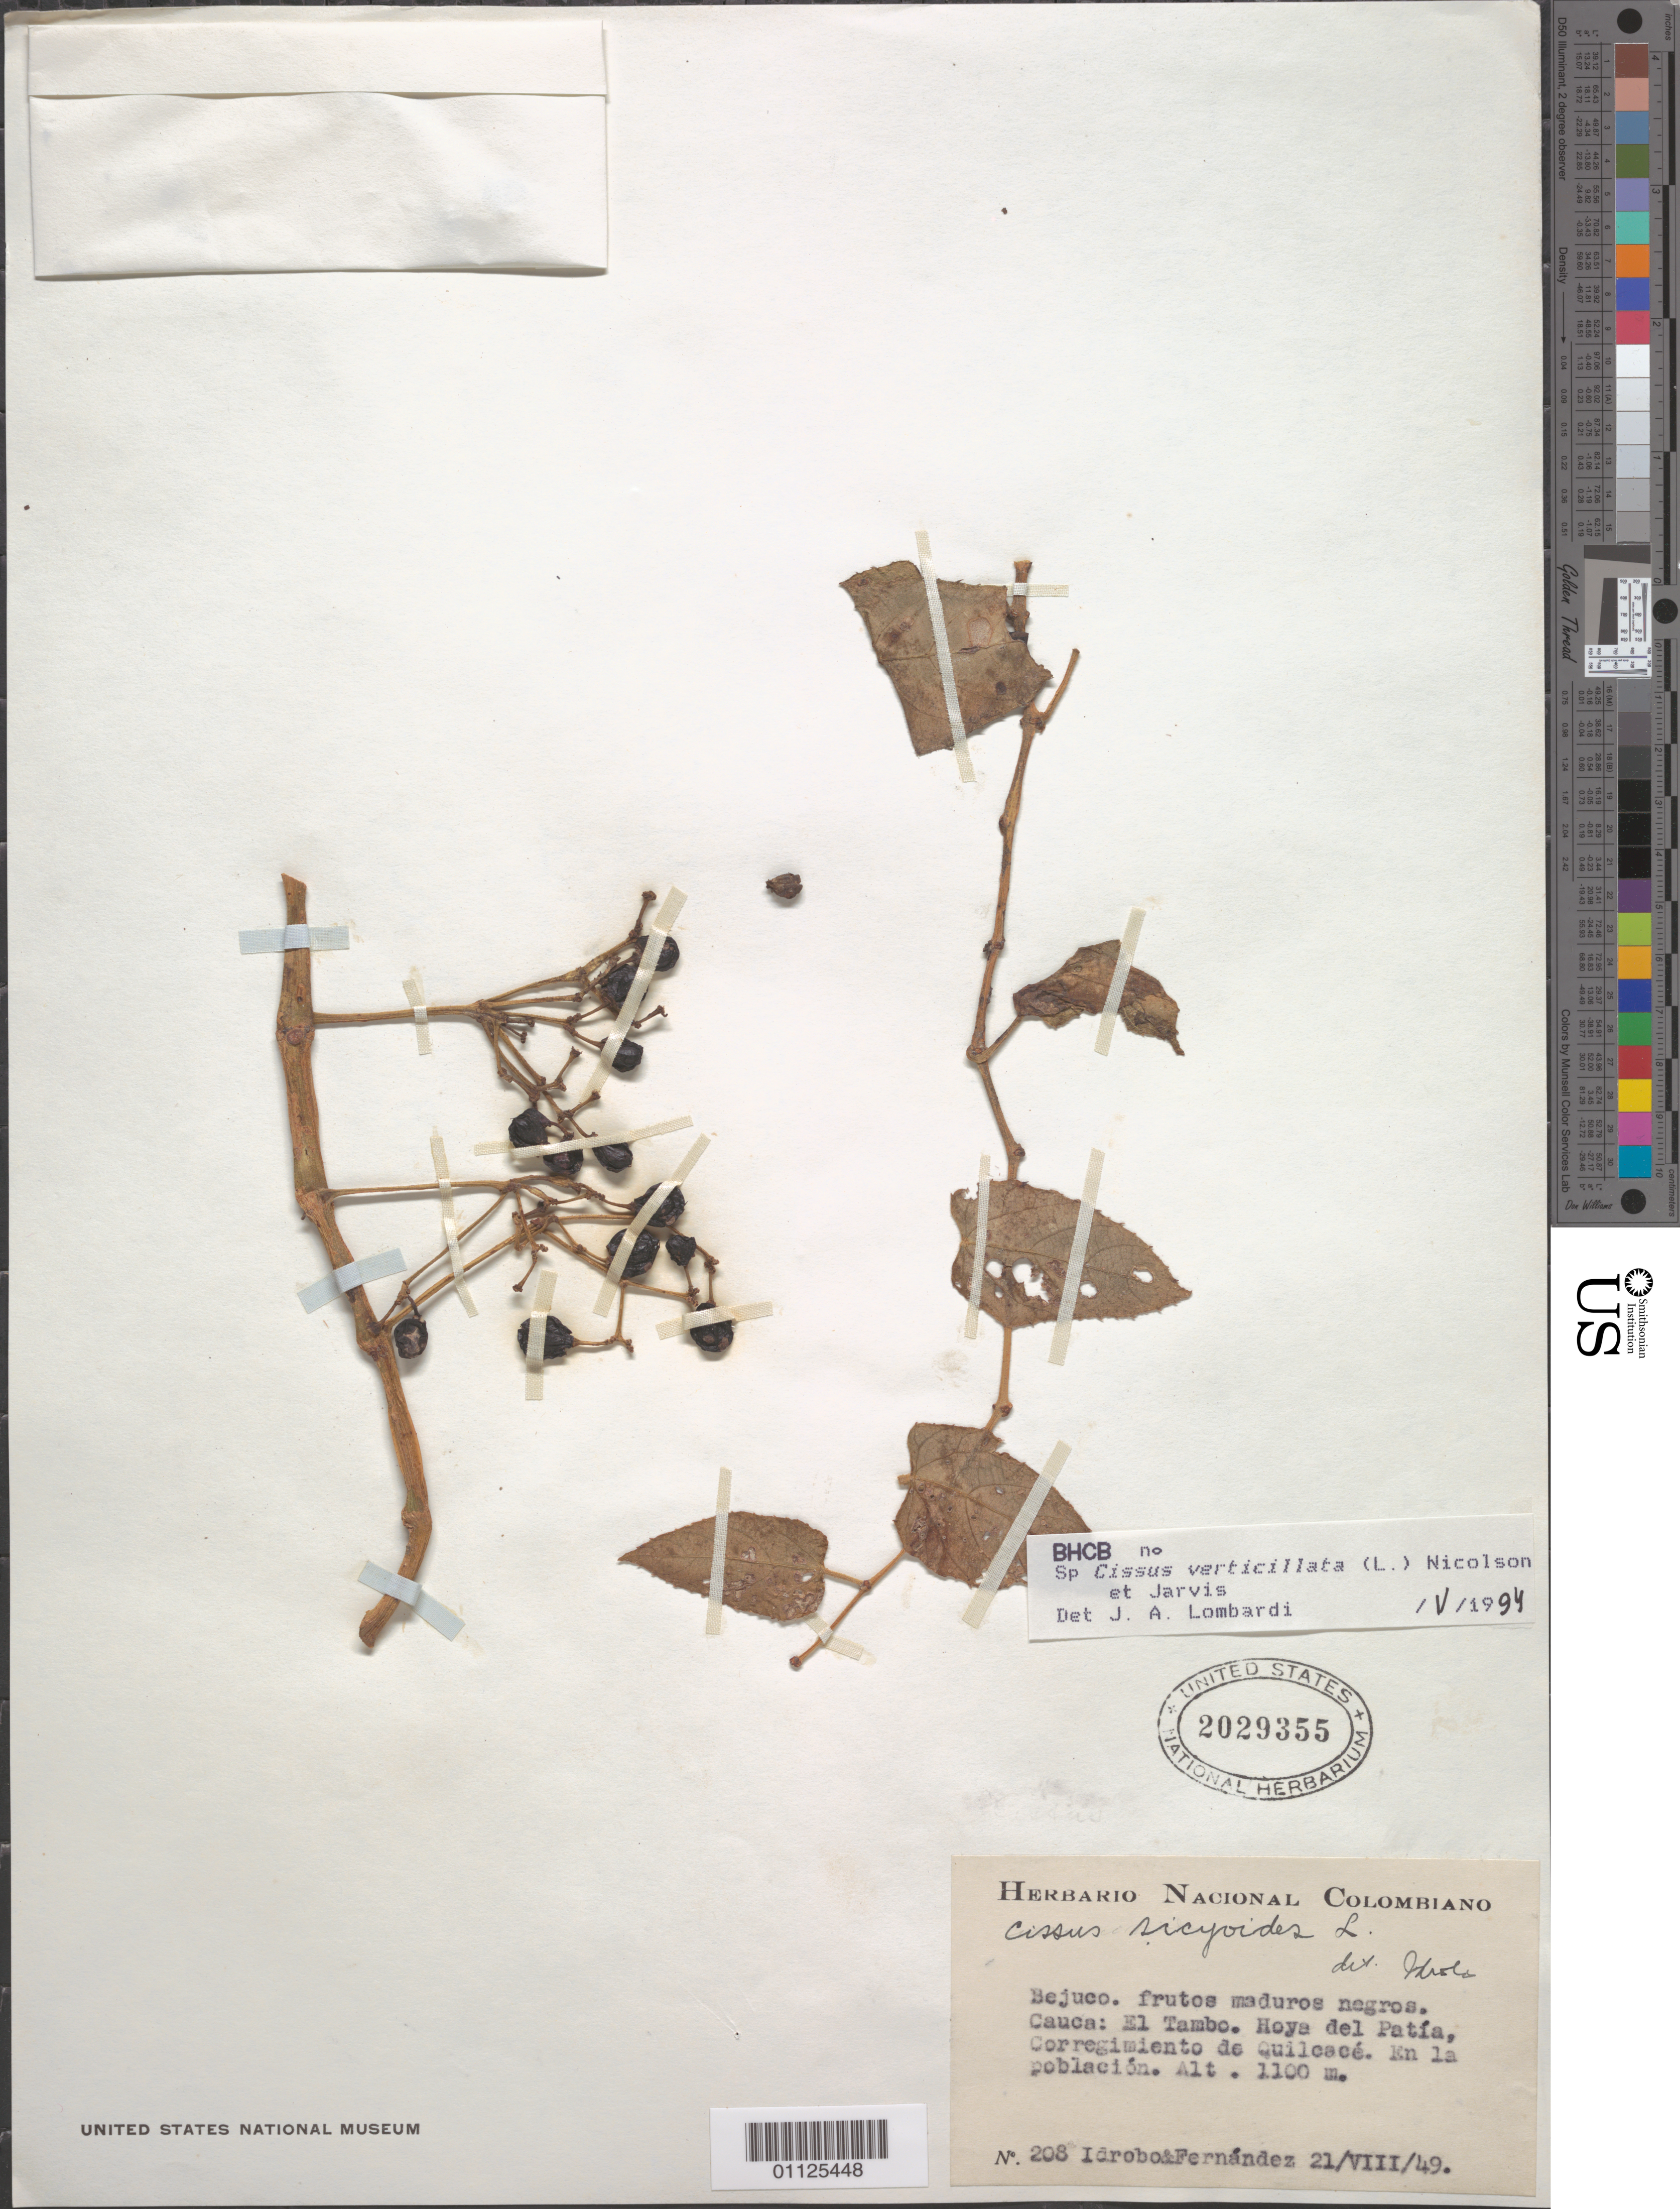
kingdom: Plantae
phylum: Tracheophyta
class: Magnoliopsida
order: Vitales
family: Vitaceae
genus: Cissus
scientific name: Cissus verticillata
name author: (L.) Nicolson & C.E. Jarvis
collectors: J. M. Idrobo & A. G. Fernandez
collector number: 208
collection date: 1949-08-21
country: Colombia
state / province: Cauca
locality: El Tambo. Hoya del Patia, Corregimiento de Quilcace.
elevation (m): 1100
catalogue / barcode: US 2029355